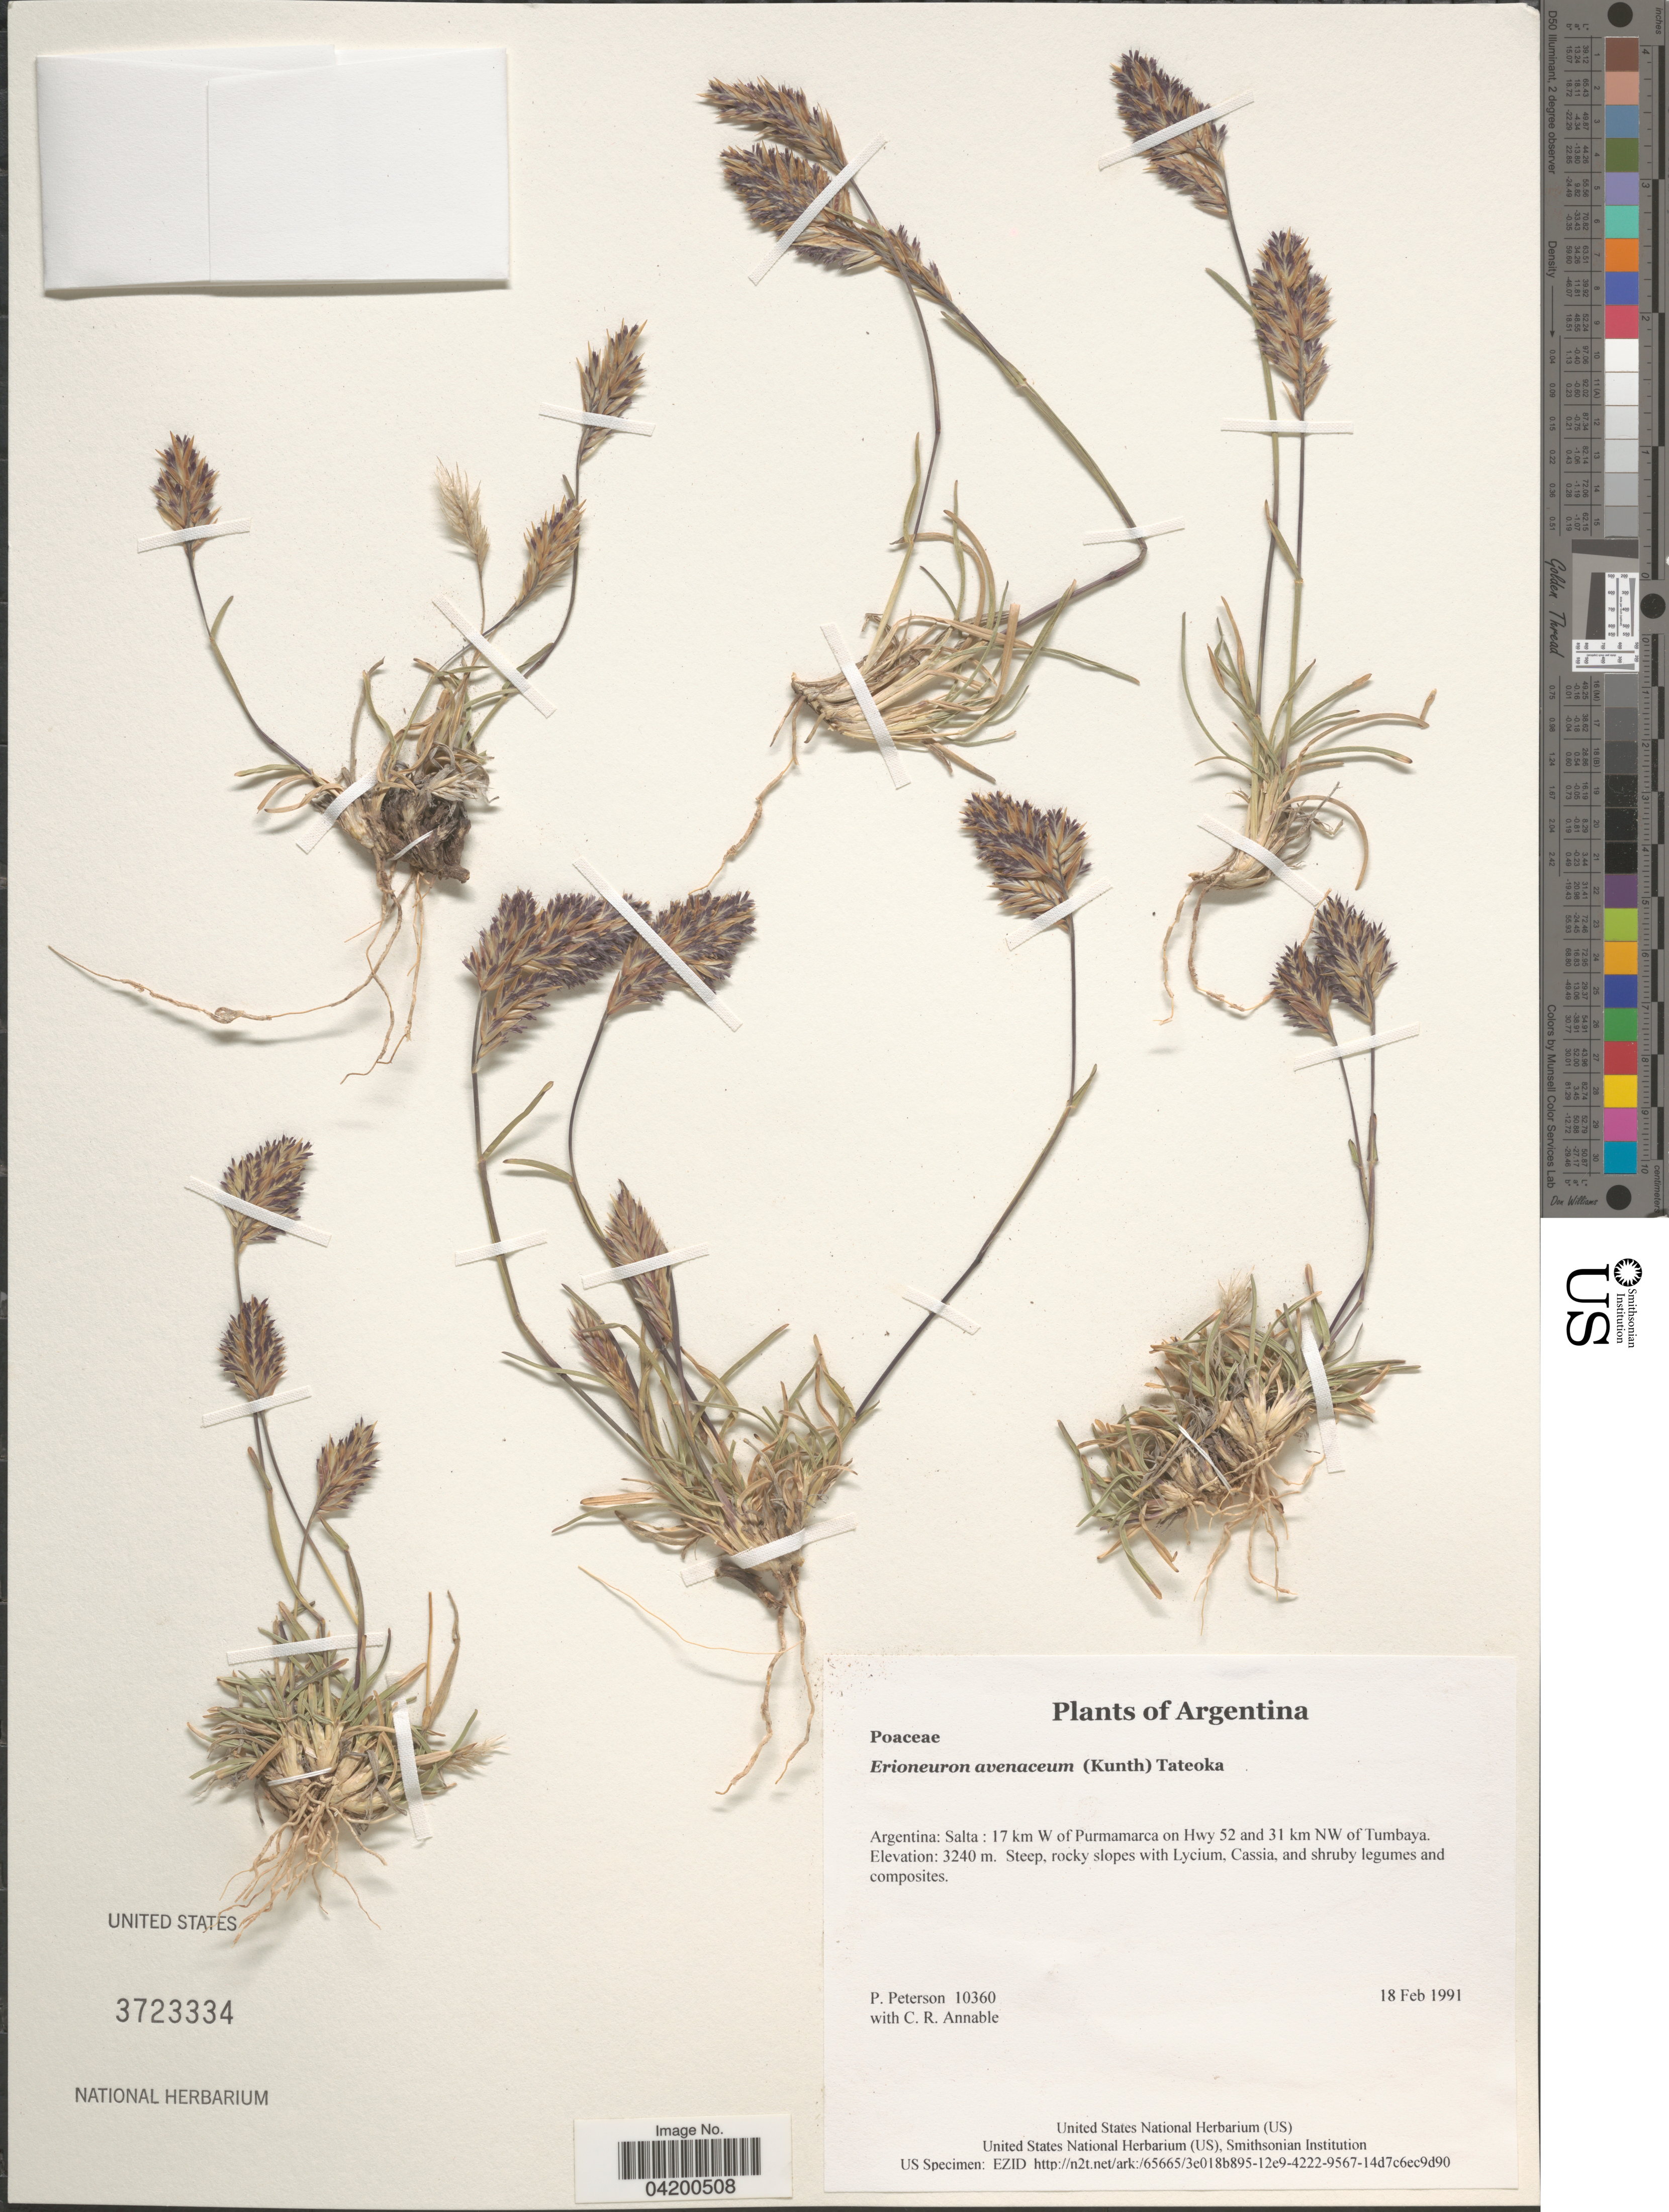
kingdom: Plantae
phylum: Tracheophyta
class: Liliopsida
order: Poales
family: Poaceae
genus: Erioneuron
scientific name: Erioneuron avenaceum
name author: (Kunth) Tateoka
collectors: P. Peterson & C. R. Annable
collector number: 10360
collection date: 1991-02-18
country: Argentina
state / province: Salta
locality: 17 km W of Purmamarca on Hwy 52 and 31 km NW of Tumbaya.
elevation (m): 3240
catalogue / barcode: US 3723334